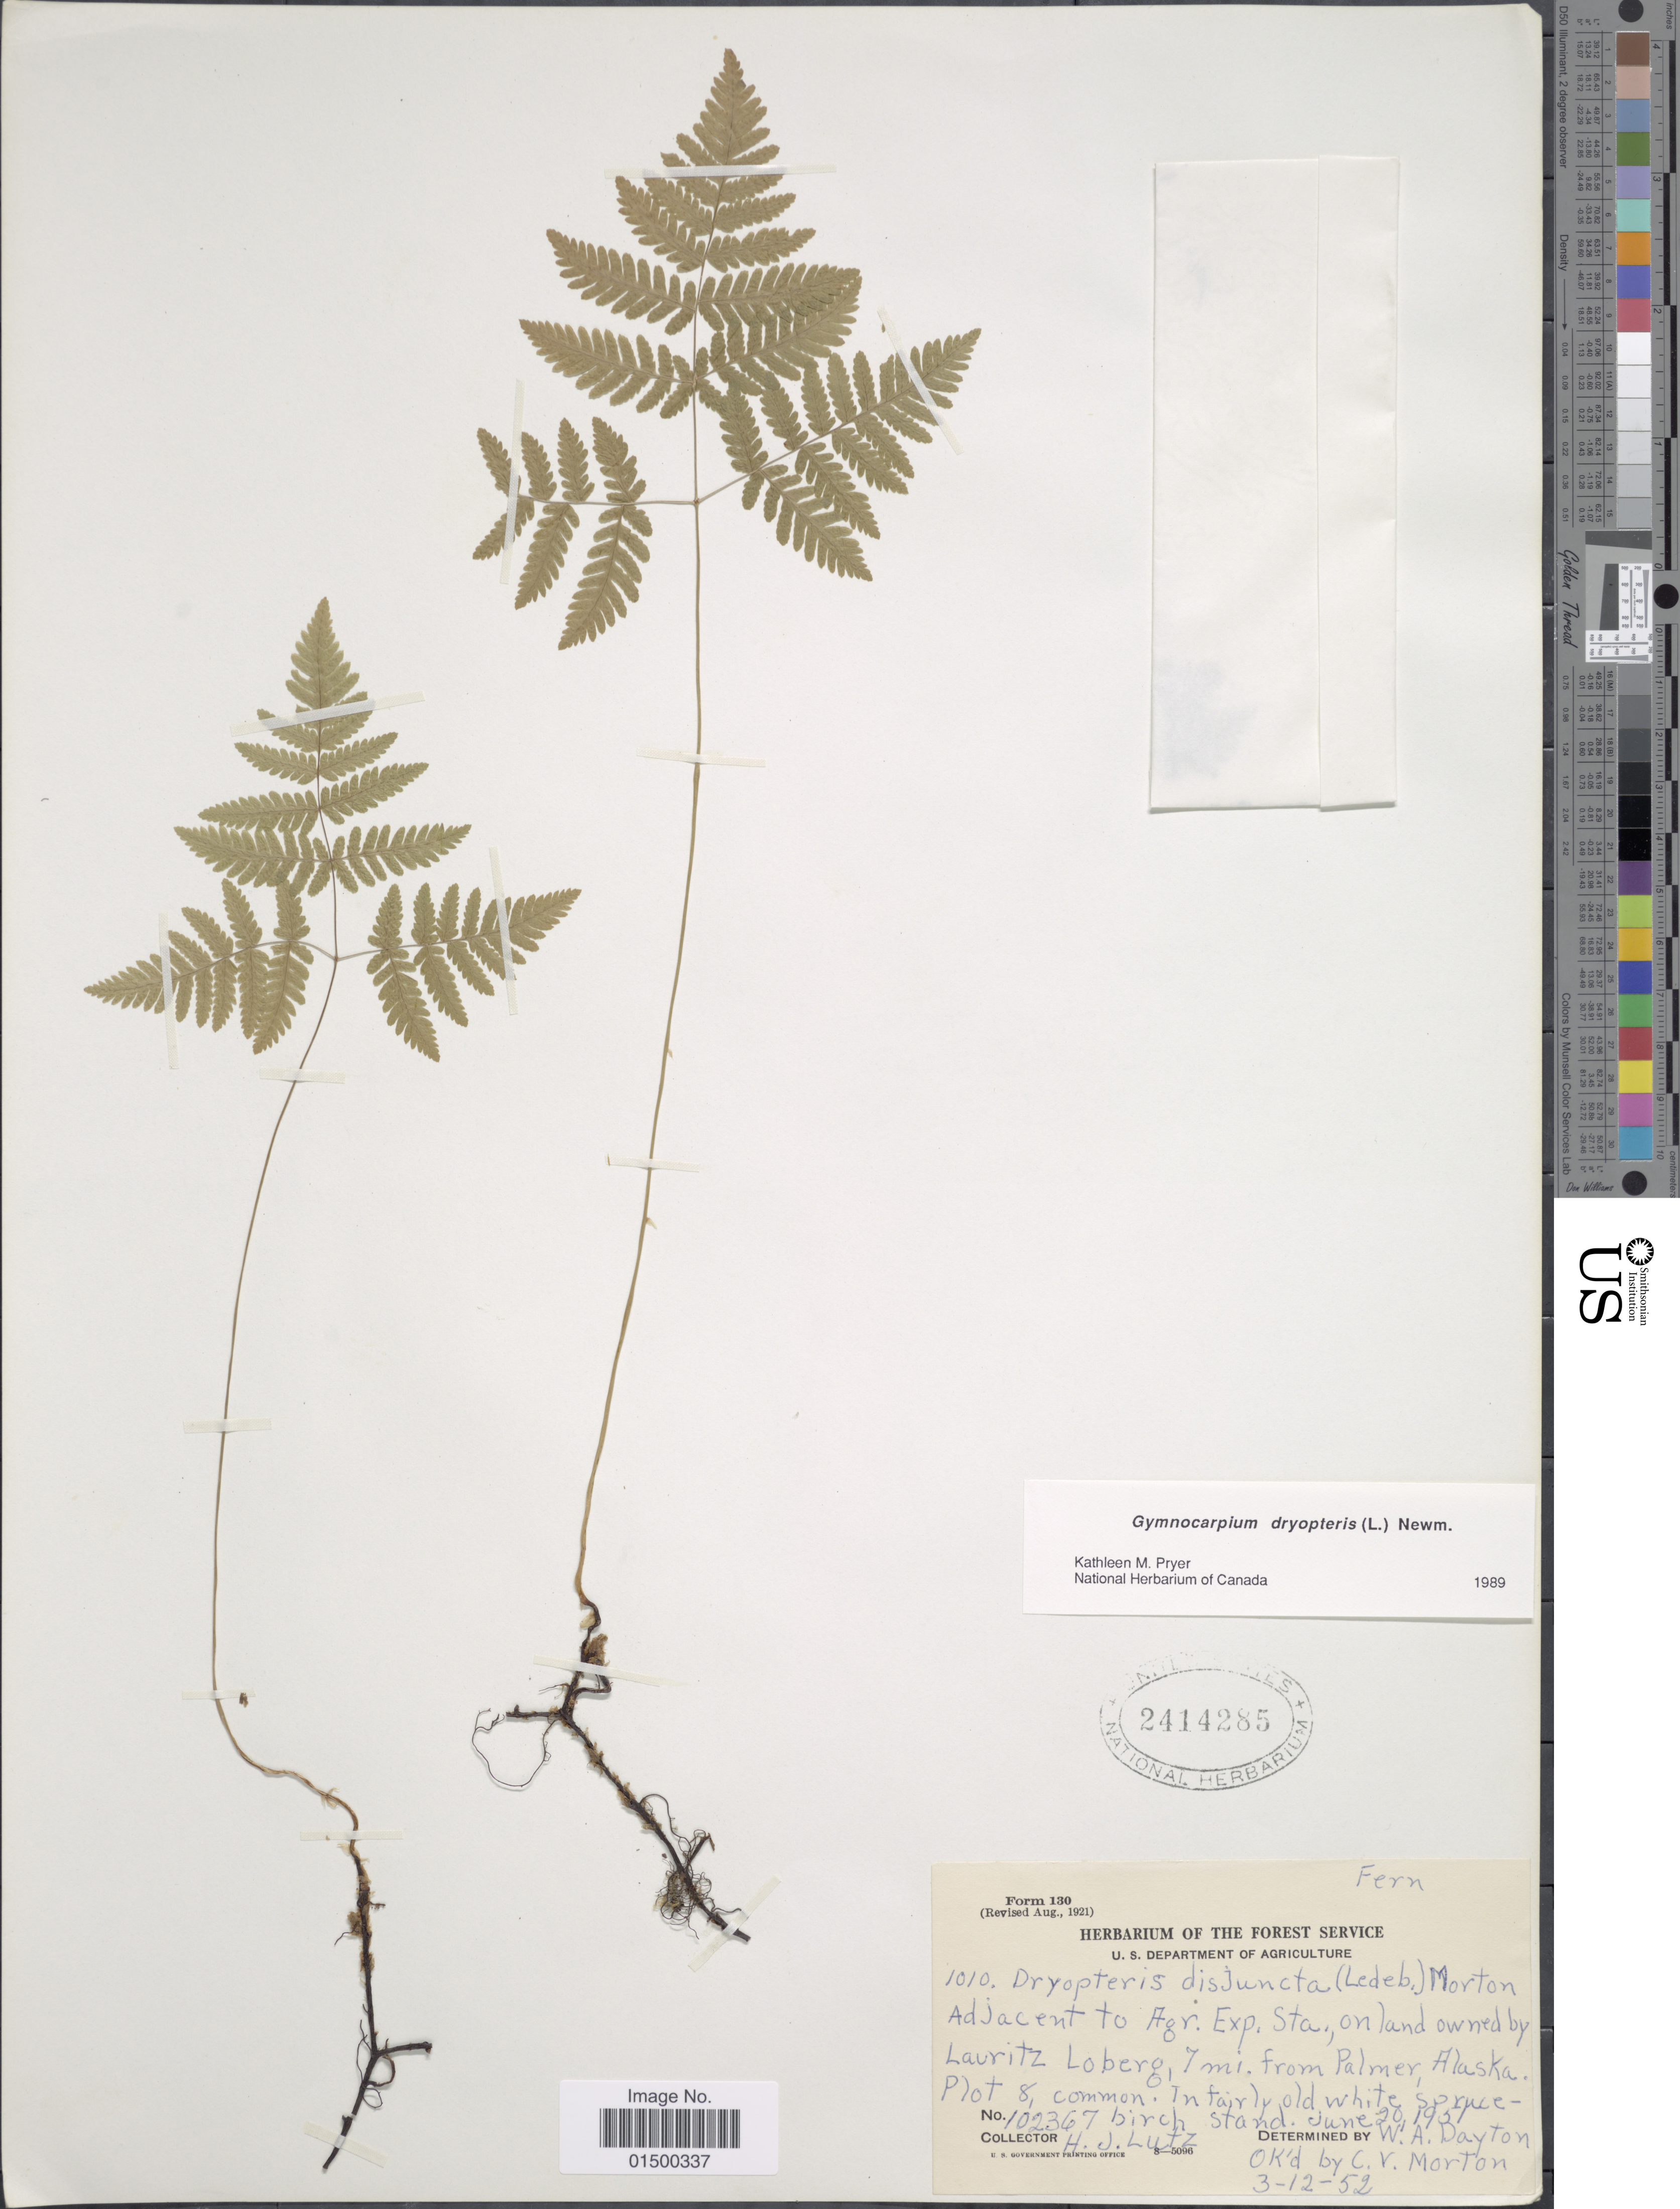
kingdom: Plantae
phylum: Tracheophyta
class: Polypodiopsida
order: Polypodiales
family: Cystopteridaceae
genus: Gymnocarpium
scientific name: Gymnocarpium dryopteris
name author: (L.) Newman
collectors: H. J. Lutz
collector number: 102367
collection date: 1951-06-20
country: United States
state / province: Alaska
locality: Adjacent to agr. Exp. Sta., on land owned by Lauritz Loberg, 7 mi. from Palmer,Alaska. Plot 8.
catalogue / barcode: US 2414285